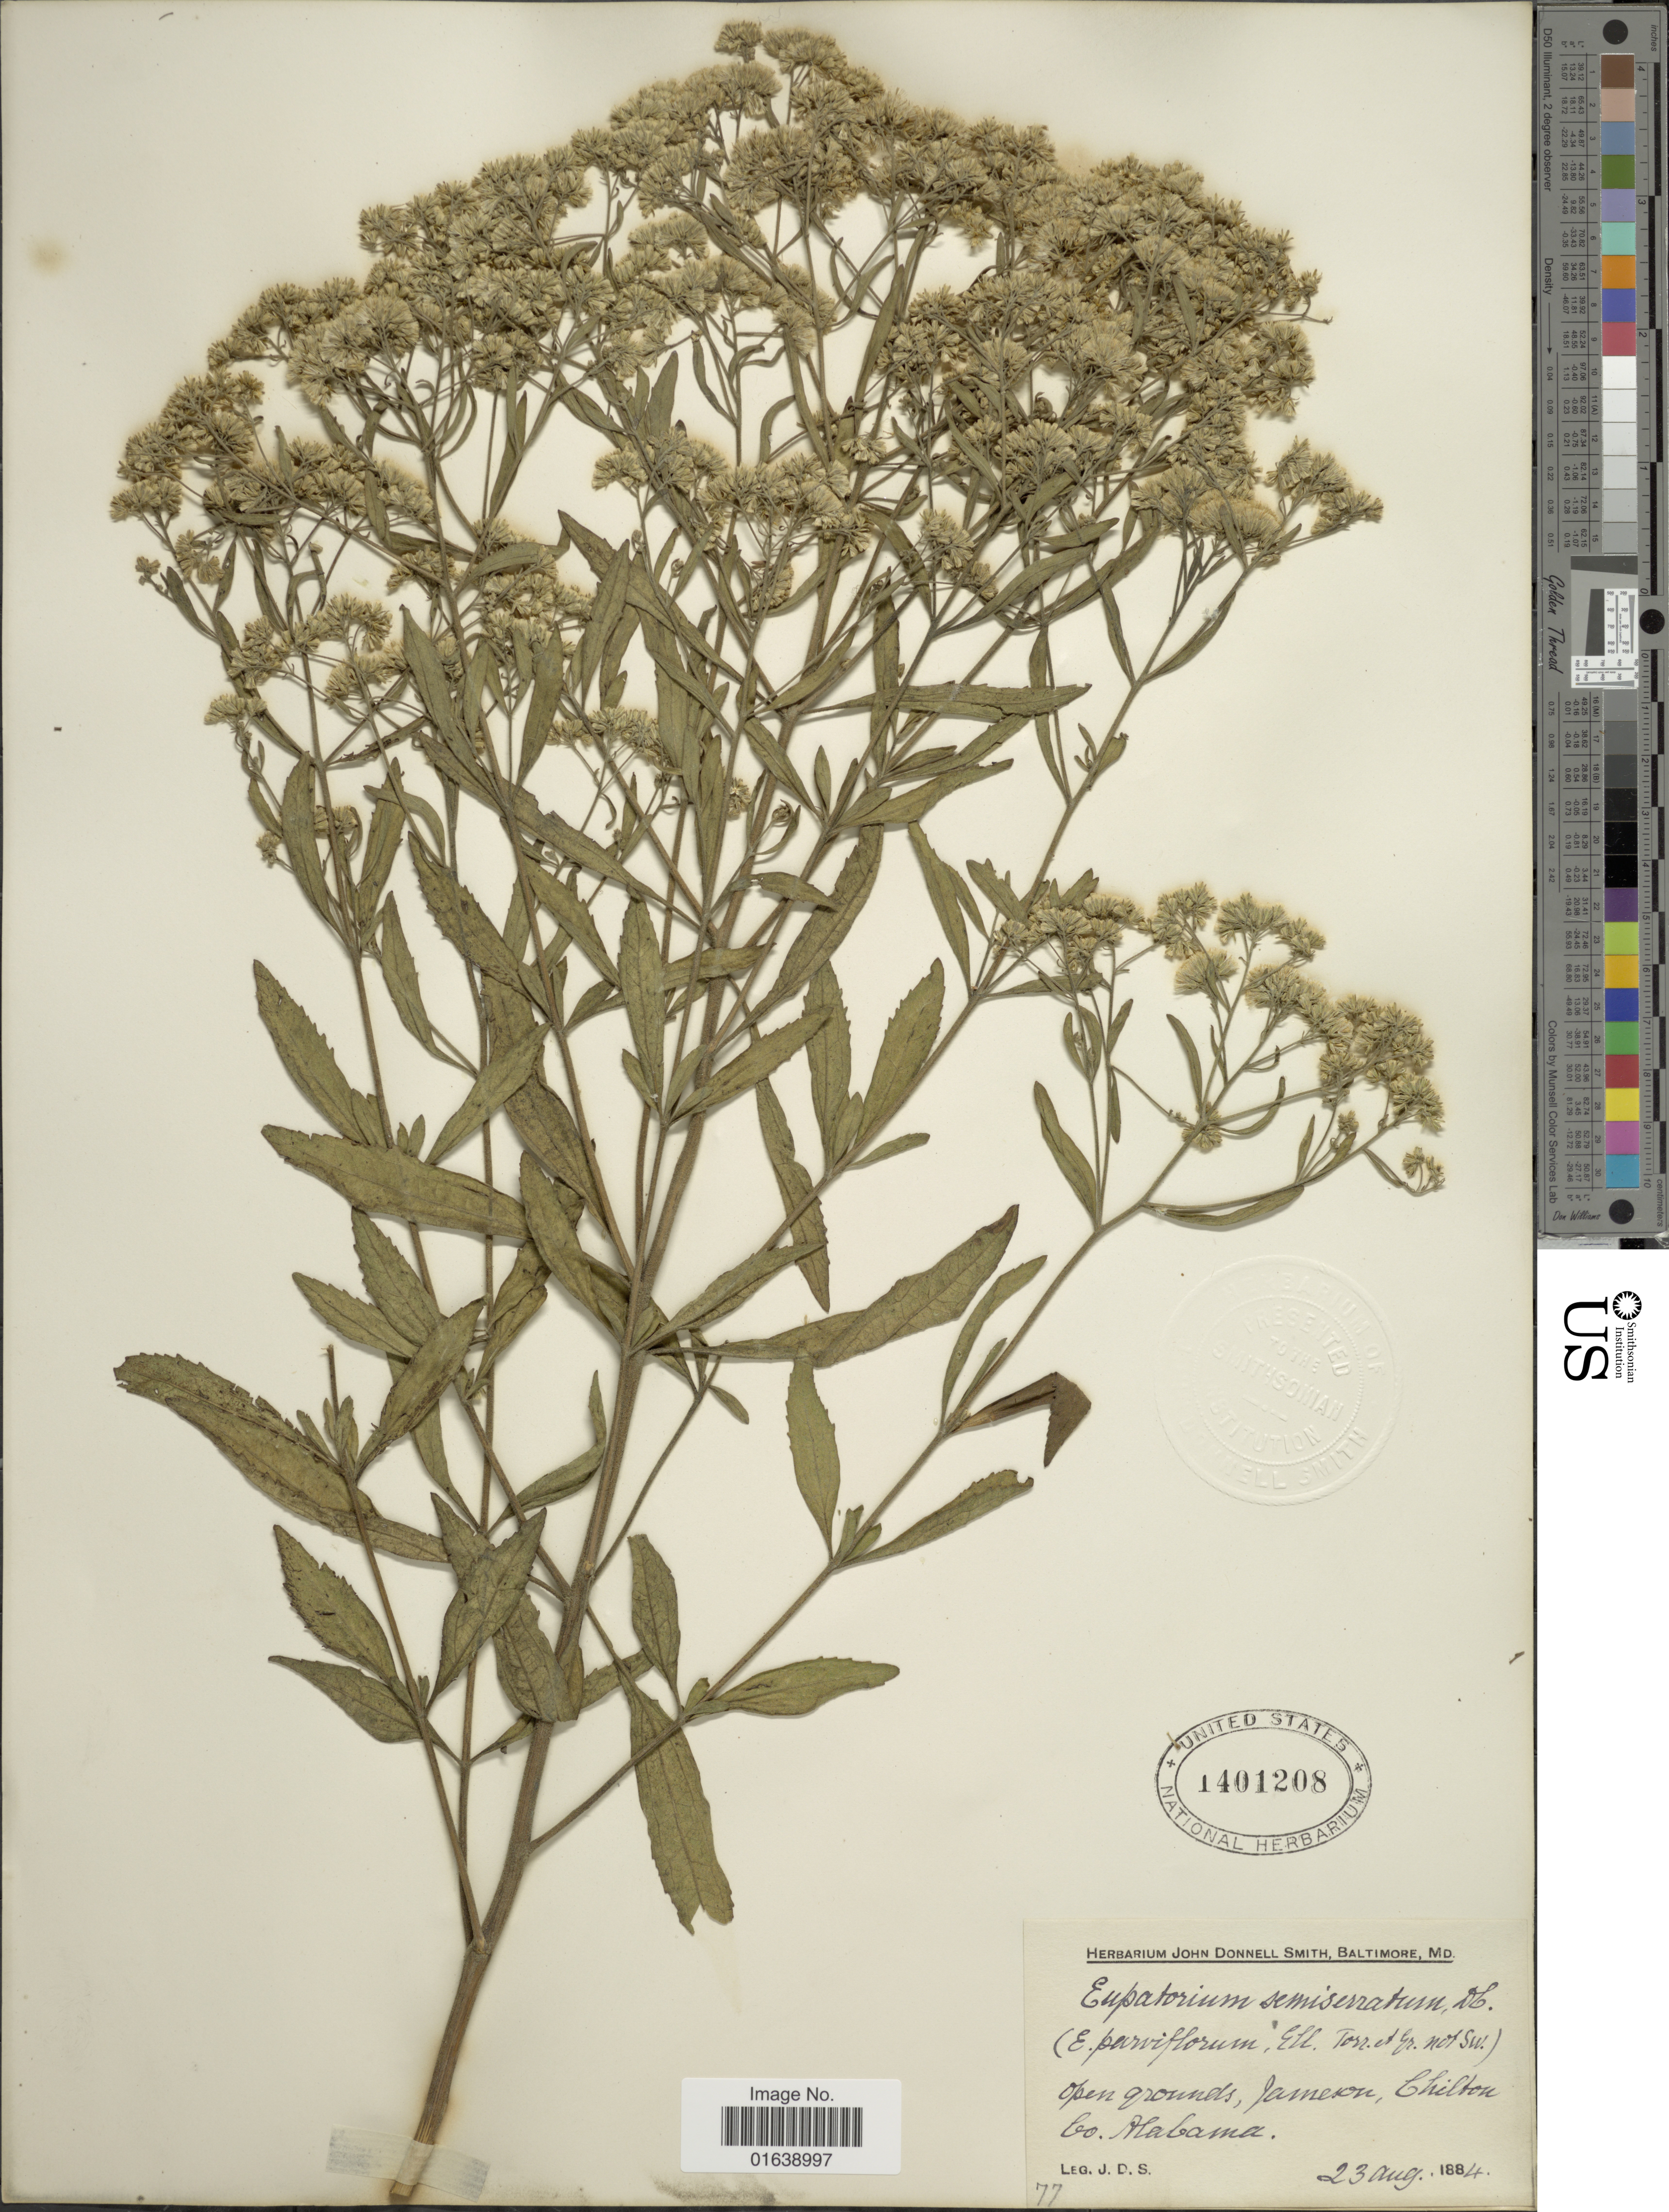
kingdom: Plantae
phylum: Tracheophyta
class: Magnoliopsida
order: Asterales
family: Asteraceae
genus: Eupatorium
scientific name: Eupatorium cuneifolium var. semiserratum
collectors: J. Donnell Smith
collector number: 77?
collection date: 1884-08-23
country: United States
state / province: Alabama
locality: Open grounds, Jameson, Chilton Co. Alabama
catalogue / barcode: US 1401208